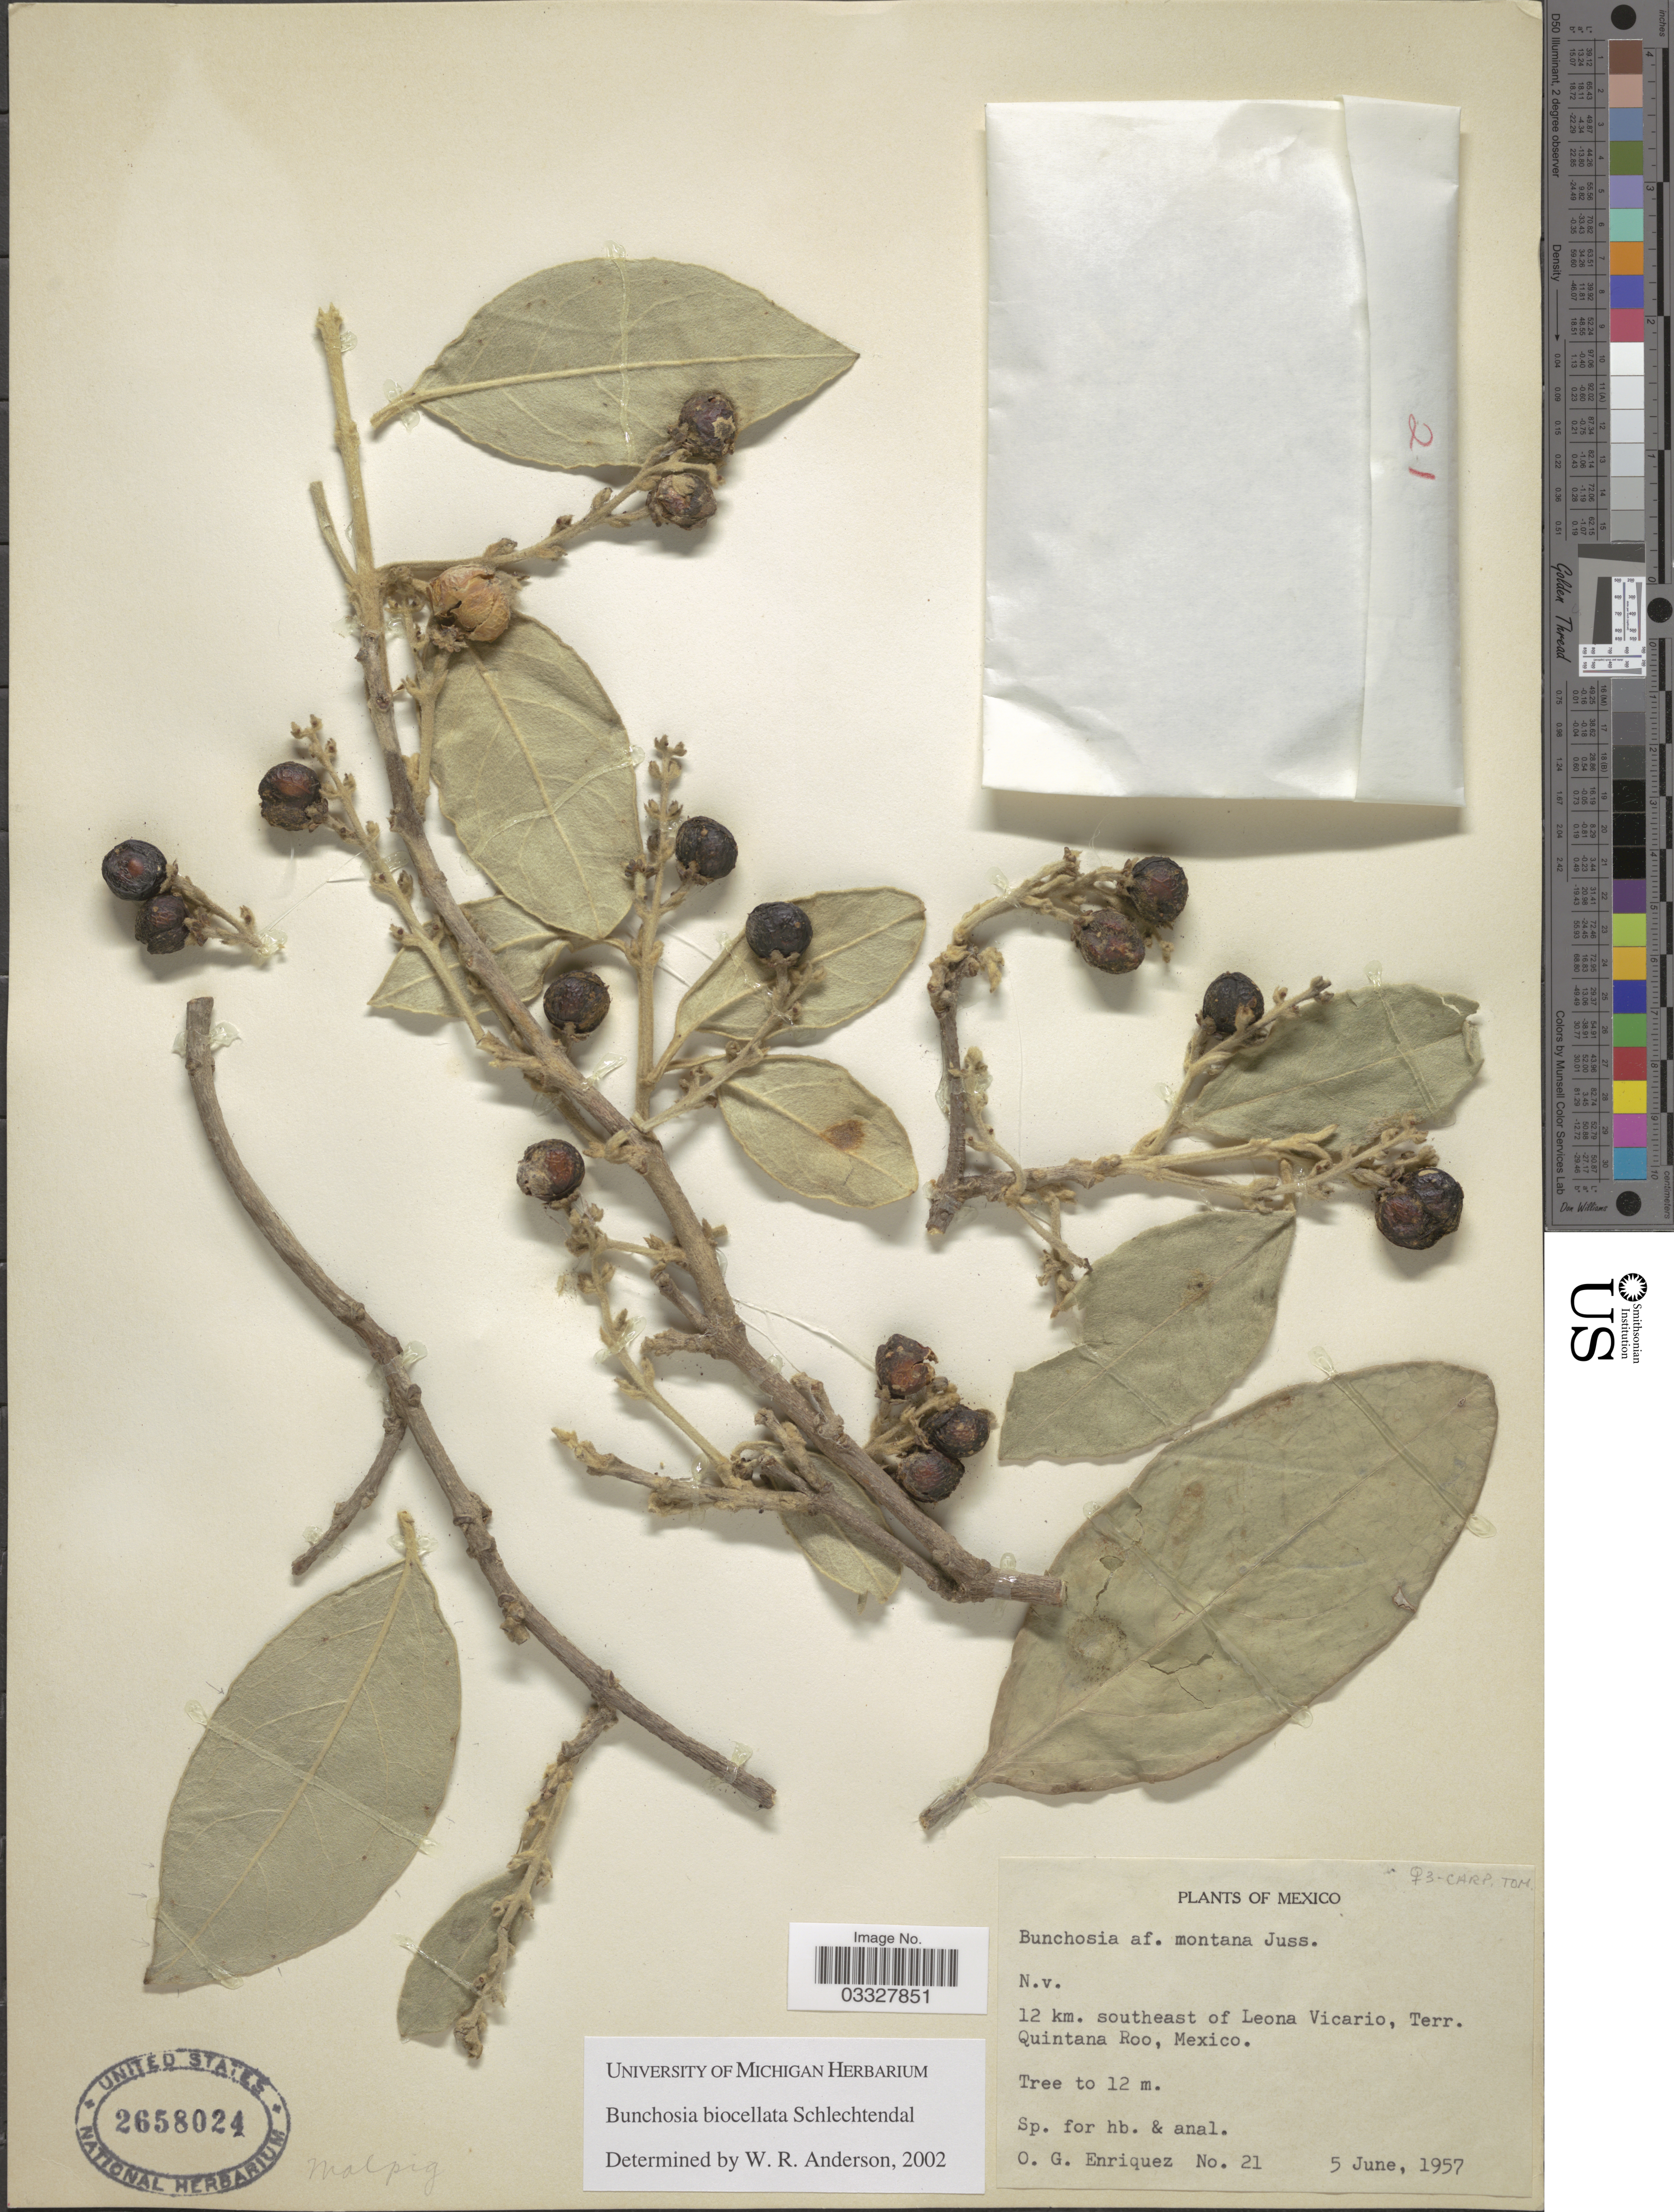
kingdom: Plantae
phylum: Tracheophyta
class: Magnoliopsida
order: Malpighiales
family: Malpighiaceae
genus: Bunchosia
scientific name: Bunchosia biocellata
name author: Schltdl.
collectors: O. Enriquez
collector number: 21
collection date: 1957-06-05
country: Mexico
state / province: Quintana Roo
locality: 12 km. southeast of Leona Vicario, Terr. Quintana Roo.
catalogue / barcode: US 2658024